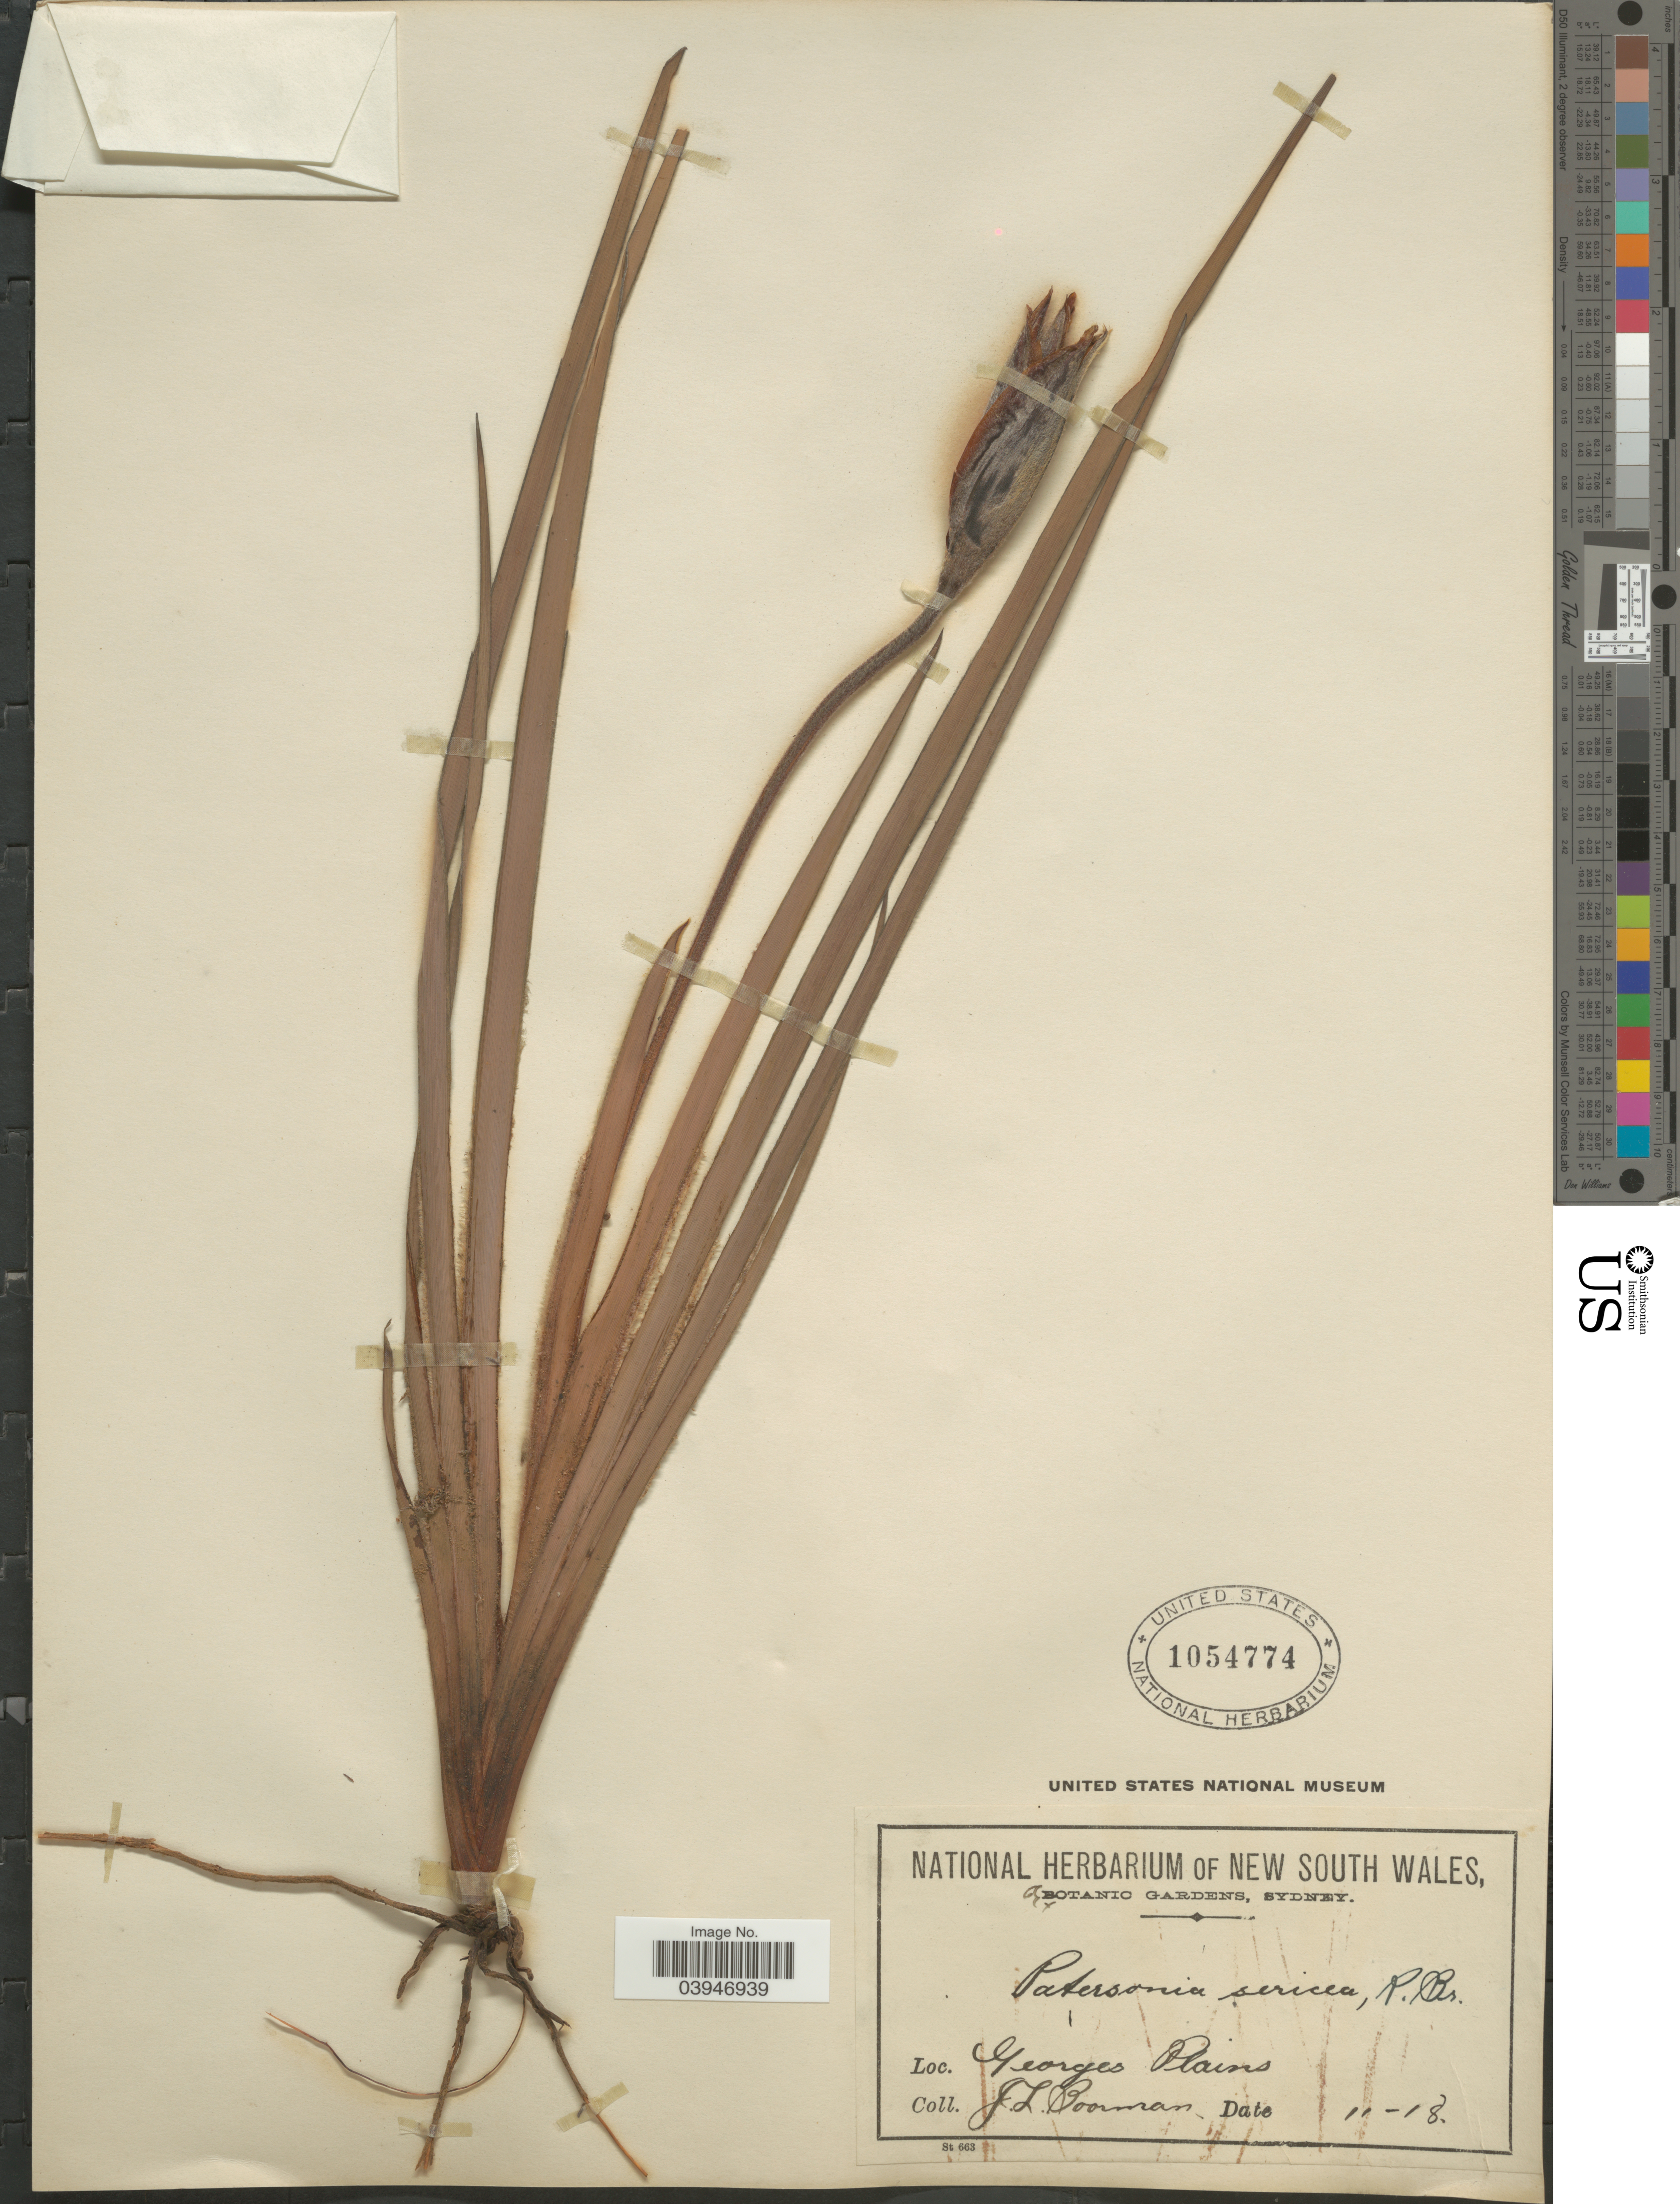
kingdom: Plantae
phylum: Tracheophyta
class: Liliopsida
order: Asparagales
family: Iridaceae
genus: Patersonia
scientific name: Patersonia sericea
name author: R. Br.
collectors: J. Boorman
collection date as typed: Transcribed d/m/y: /11/18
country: Australia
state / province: New South Wales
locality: Georges Plains.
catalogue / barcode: US 1054774